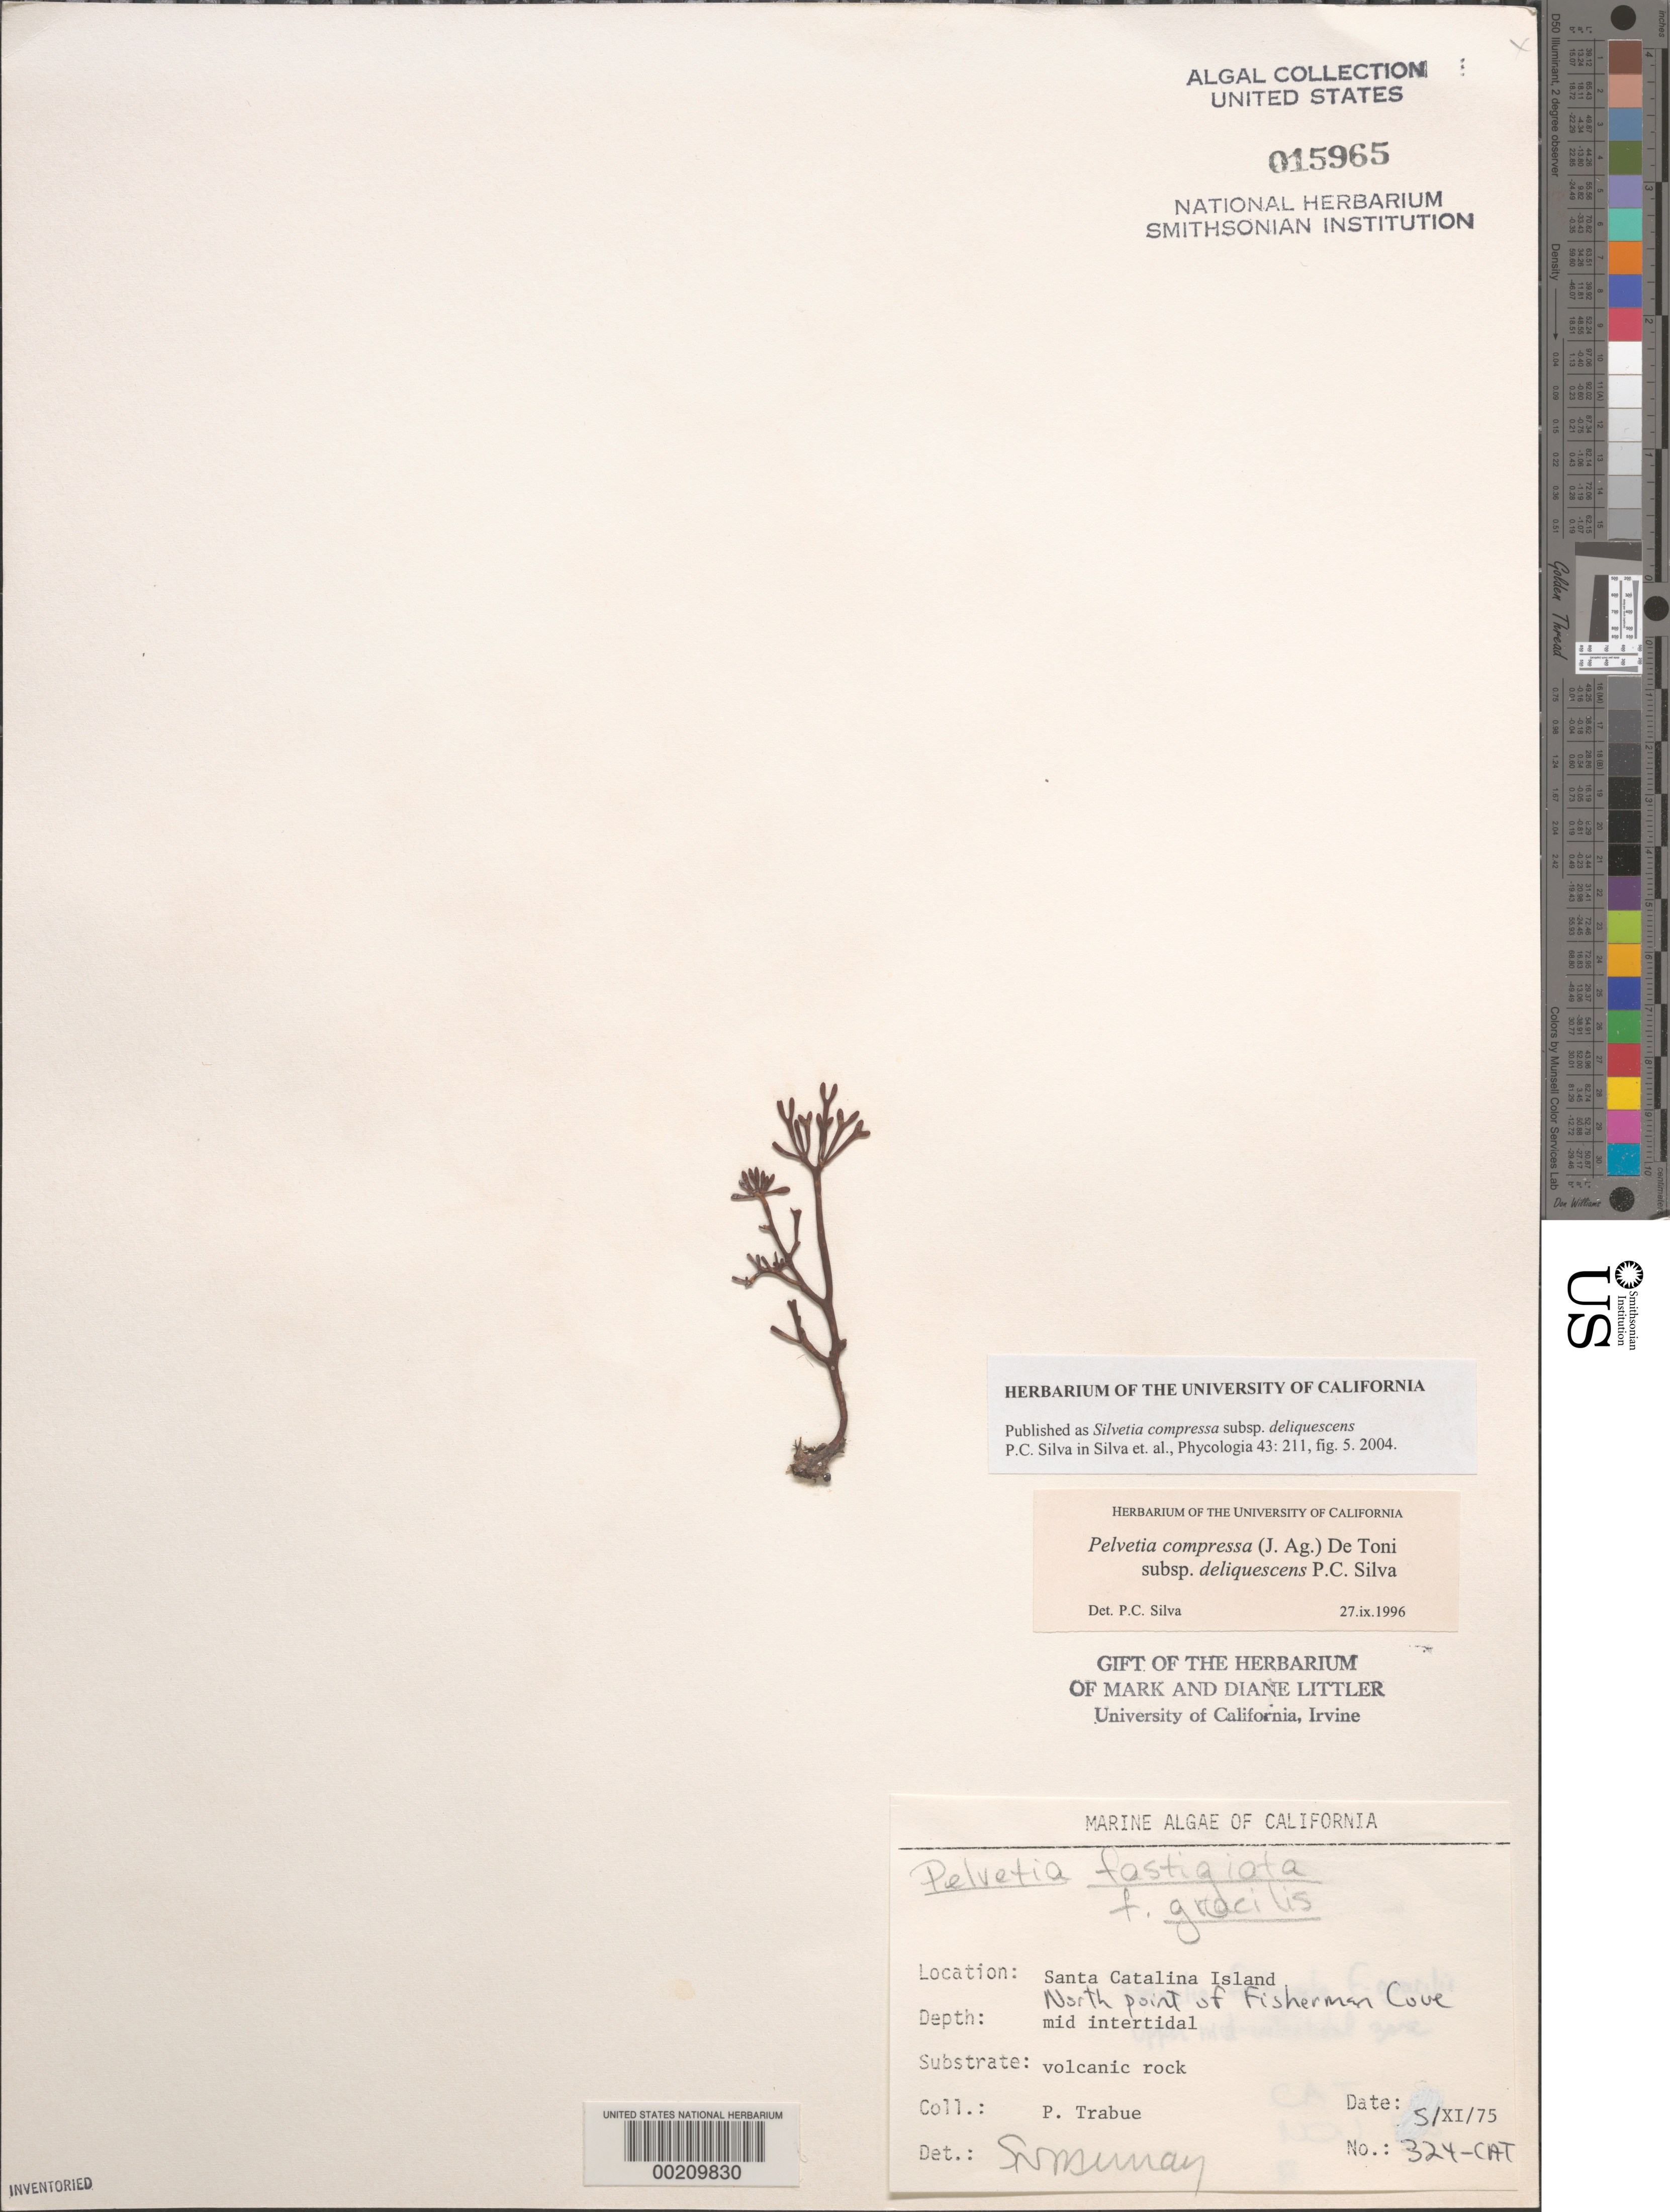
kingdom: Chromista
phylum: Ochrophyta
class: Phaeophyceae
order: Fucales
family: Fucaceae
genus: Silvetia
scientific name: Silvetia compressa subsp. deliquescens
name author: P.C. Silva in P.C. Silva et al.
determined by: Silva, P. C.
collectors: P. J. Trabue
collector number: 324-CAT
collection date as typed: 05 Nov 1975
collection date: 1975-11-05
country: United States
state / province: California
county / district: Los Angeles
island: Santa Catalina Island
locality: Fishermen Cove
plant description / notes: BLM-SOCALBIGHT Rocky Intertidal Survey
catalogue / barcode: US 15965